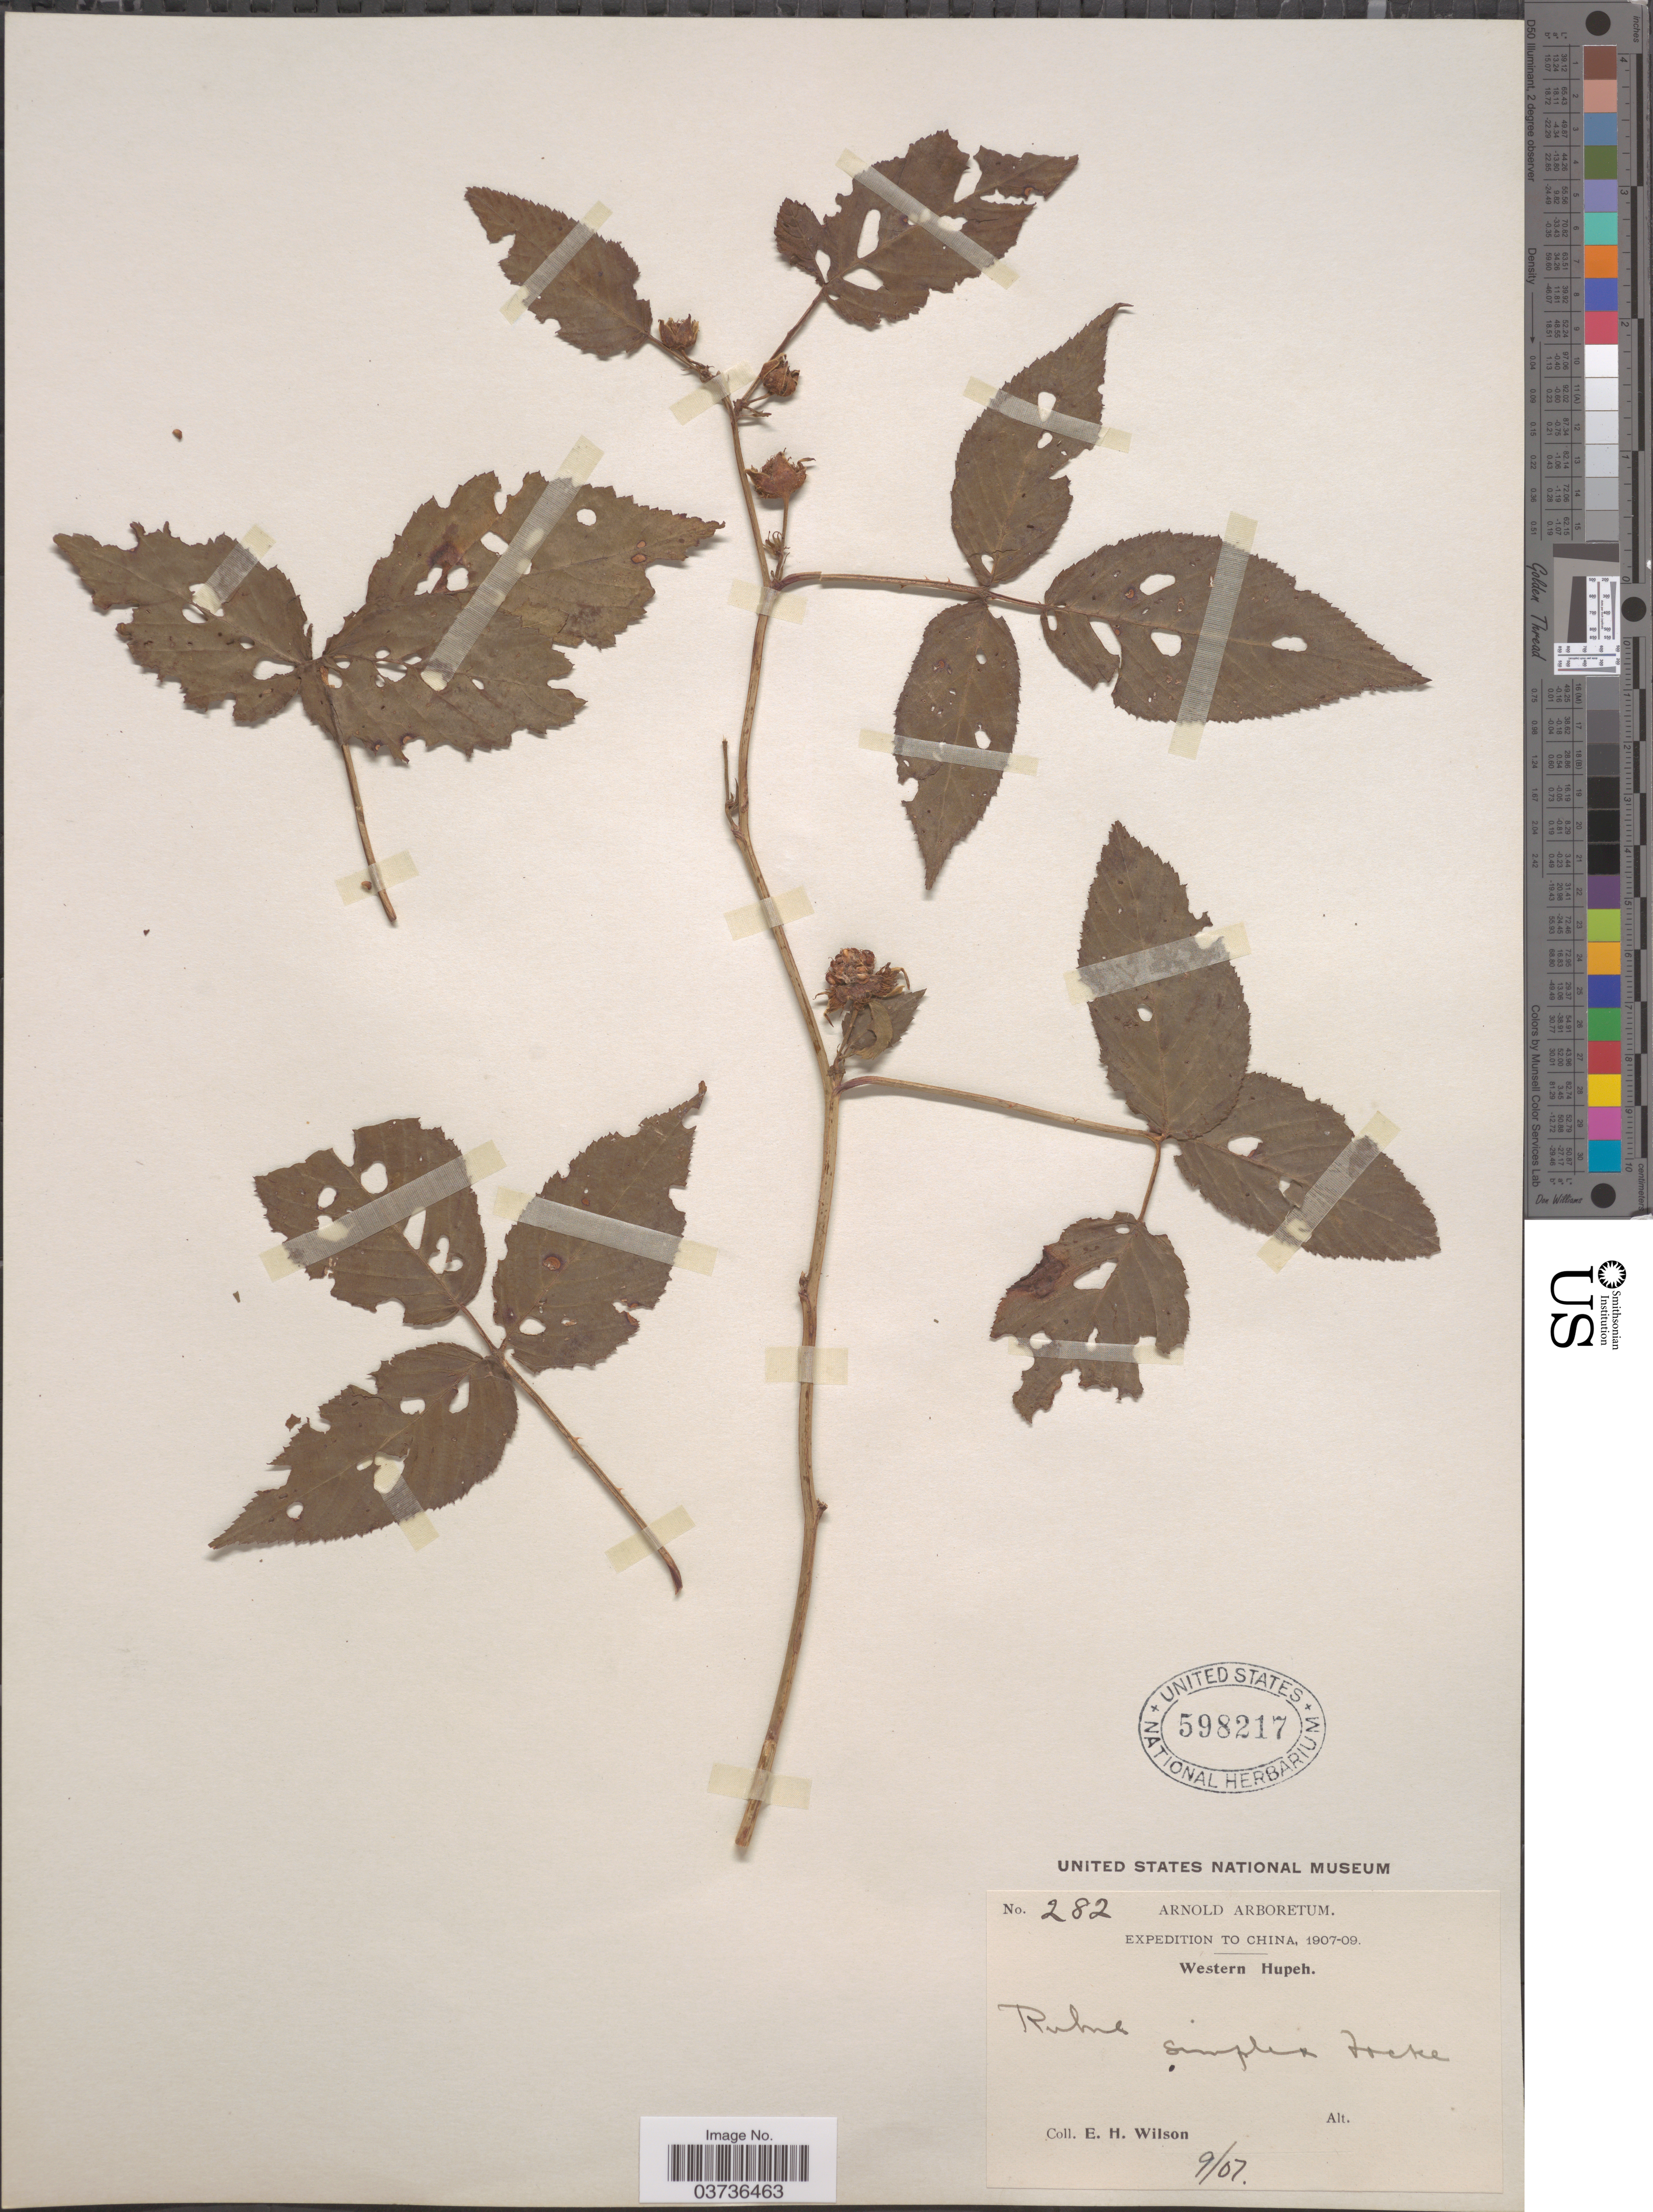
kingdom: Plantae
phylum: Tracheophyta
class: Magnoliopsida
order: Rosales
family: Rosaceae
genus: Rubus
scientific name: Rubus simplex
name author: Focke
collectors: E. Wilson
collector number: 282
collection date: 1907-09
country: China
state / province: Hubei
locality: Western Hupeh.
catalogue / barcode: US 598217